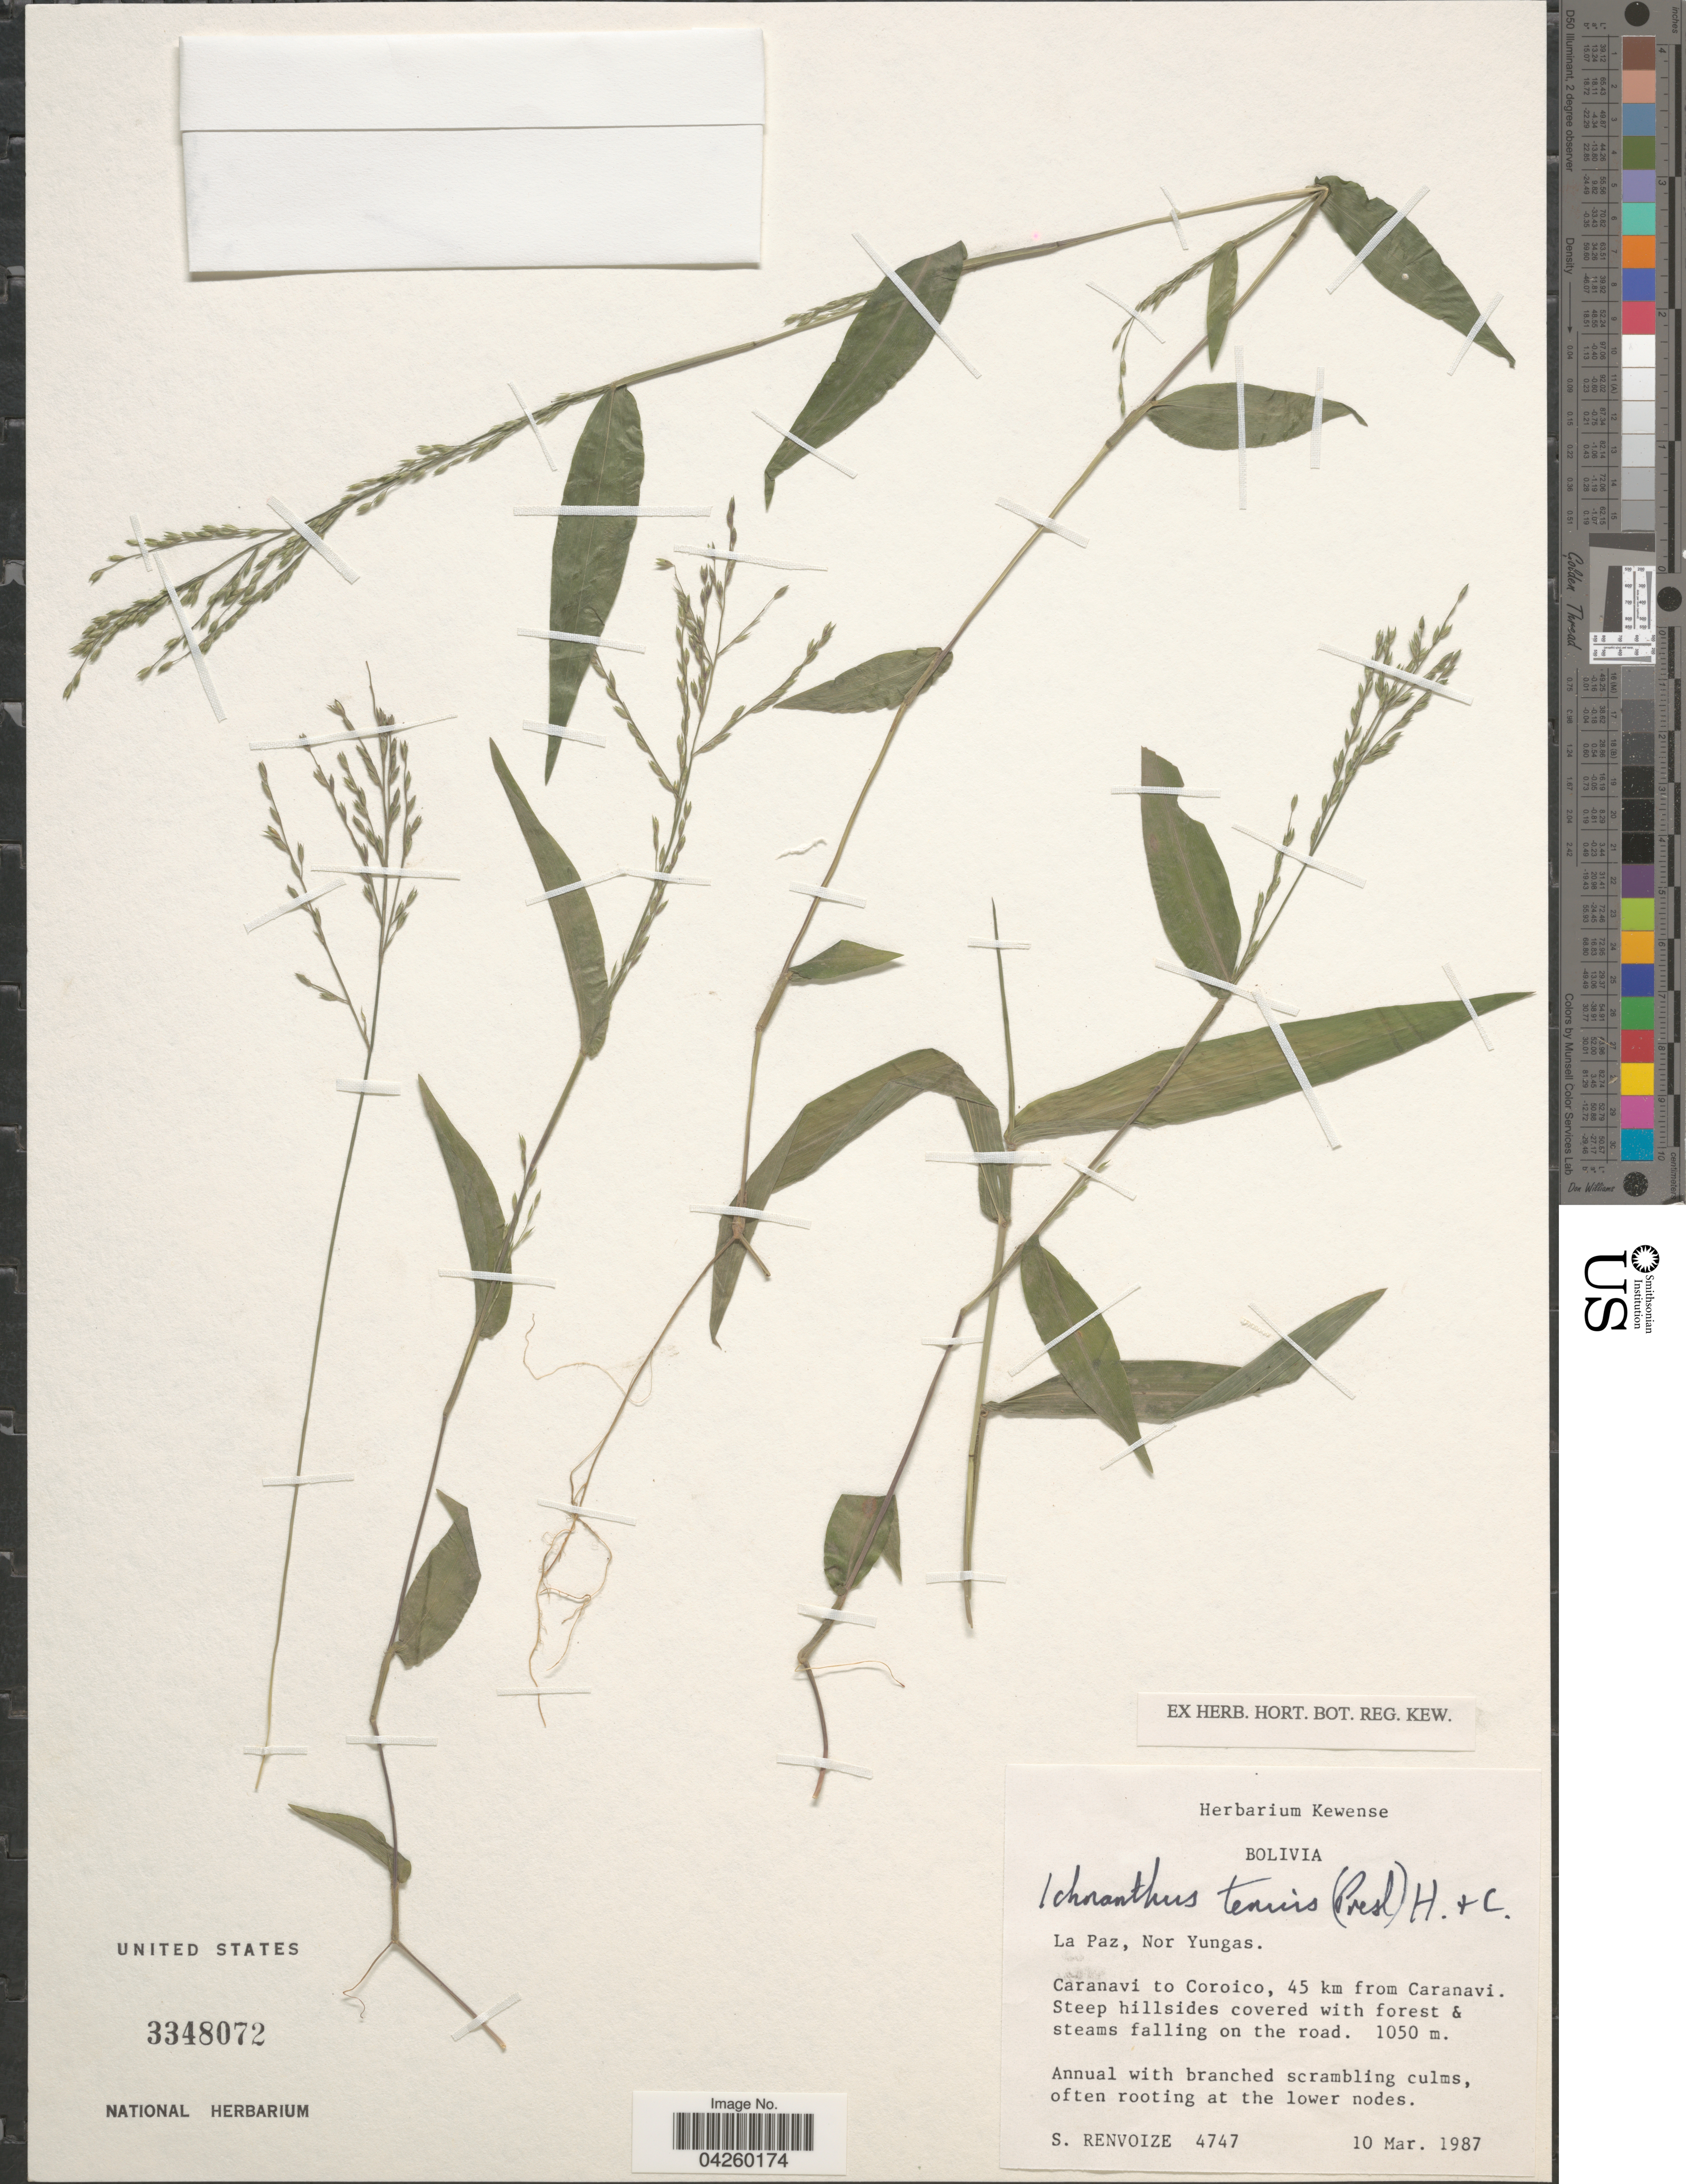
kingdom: Plantae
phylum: Tracheophyta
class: Liliopsida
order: Poales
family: Poaceae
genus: Ichnanthus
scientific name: Ichnanthus tenuis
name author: (J. Presl) Hitchc. & Chase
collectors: S. A. Renvoize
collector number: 4747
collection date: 1987-03-10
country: Bolivia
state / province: La Paz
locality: Nor Yungas. Caranavi to Coroico, 45 km from Caranavi.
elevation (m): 1050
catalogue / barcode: US 3348072